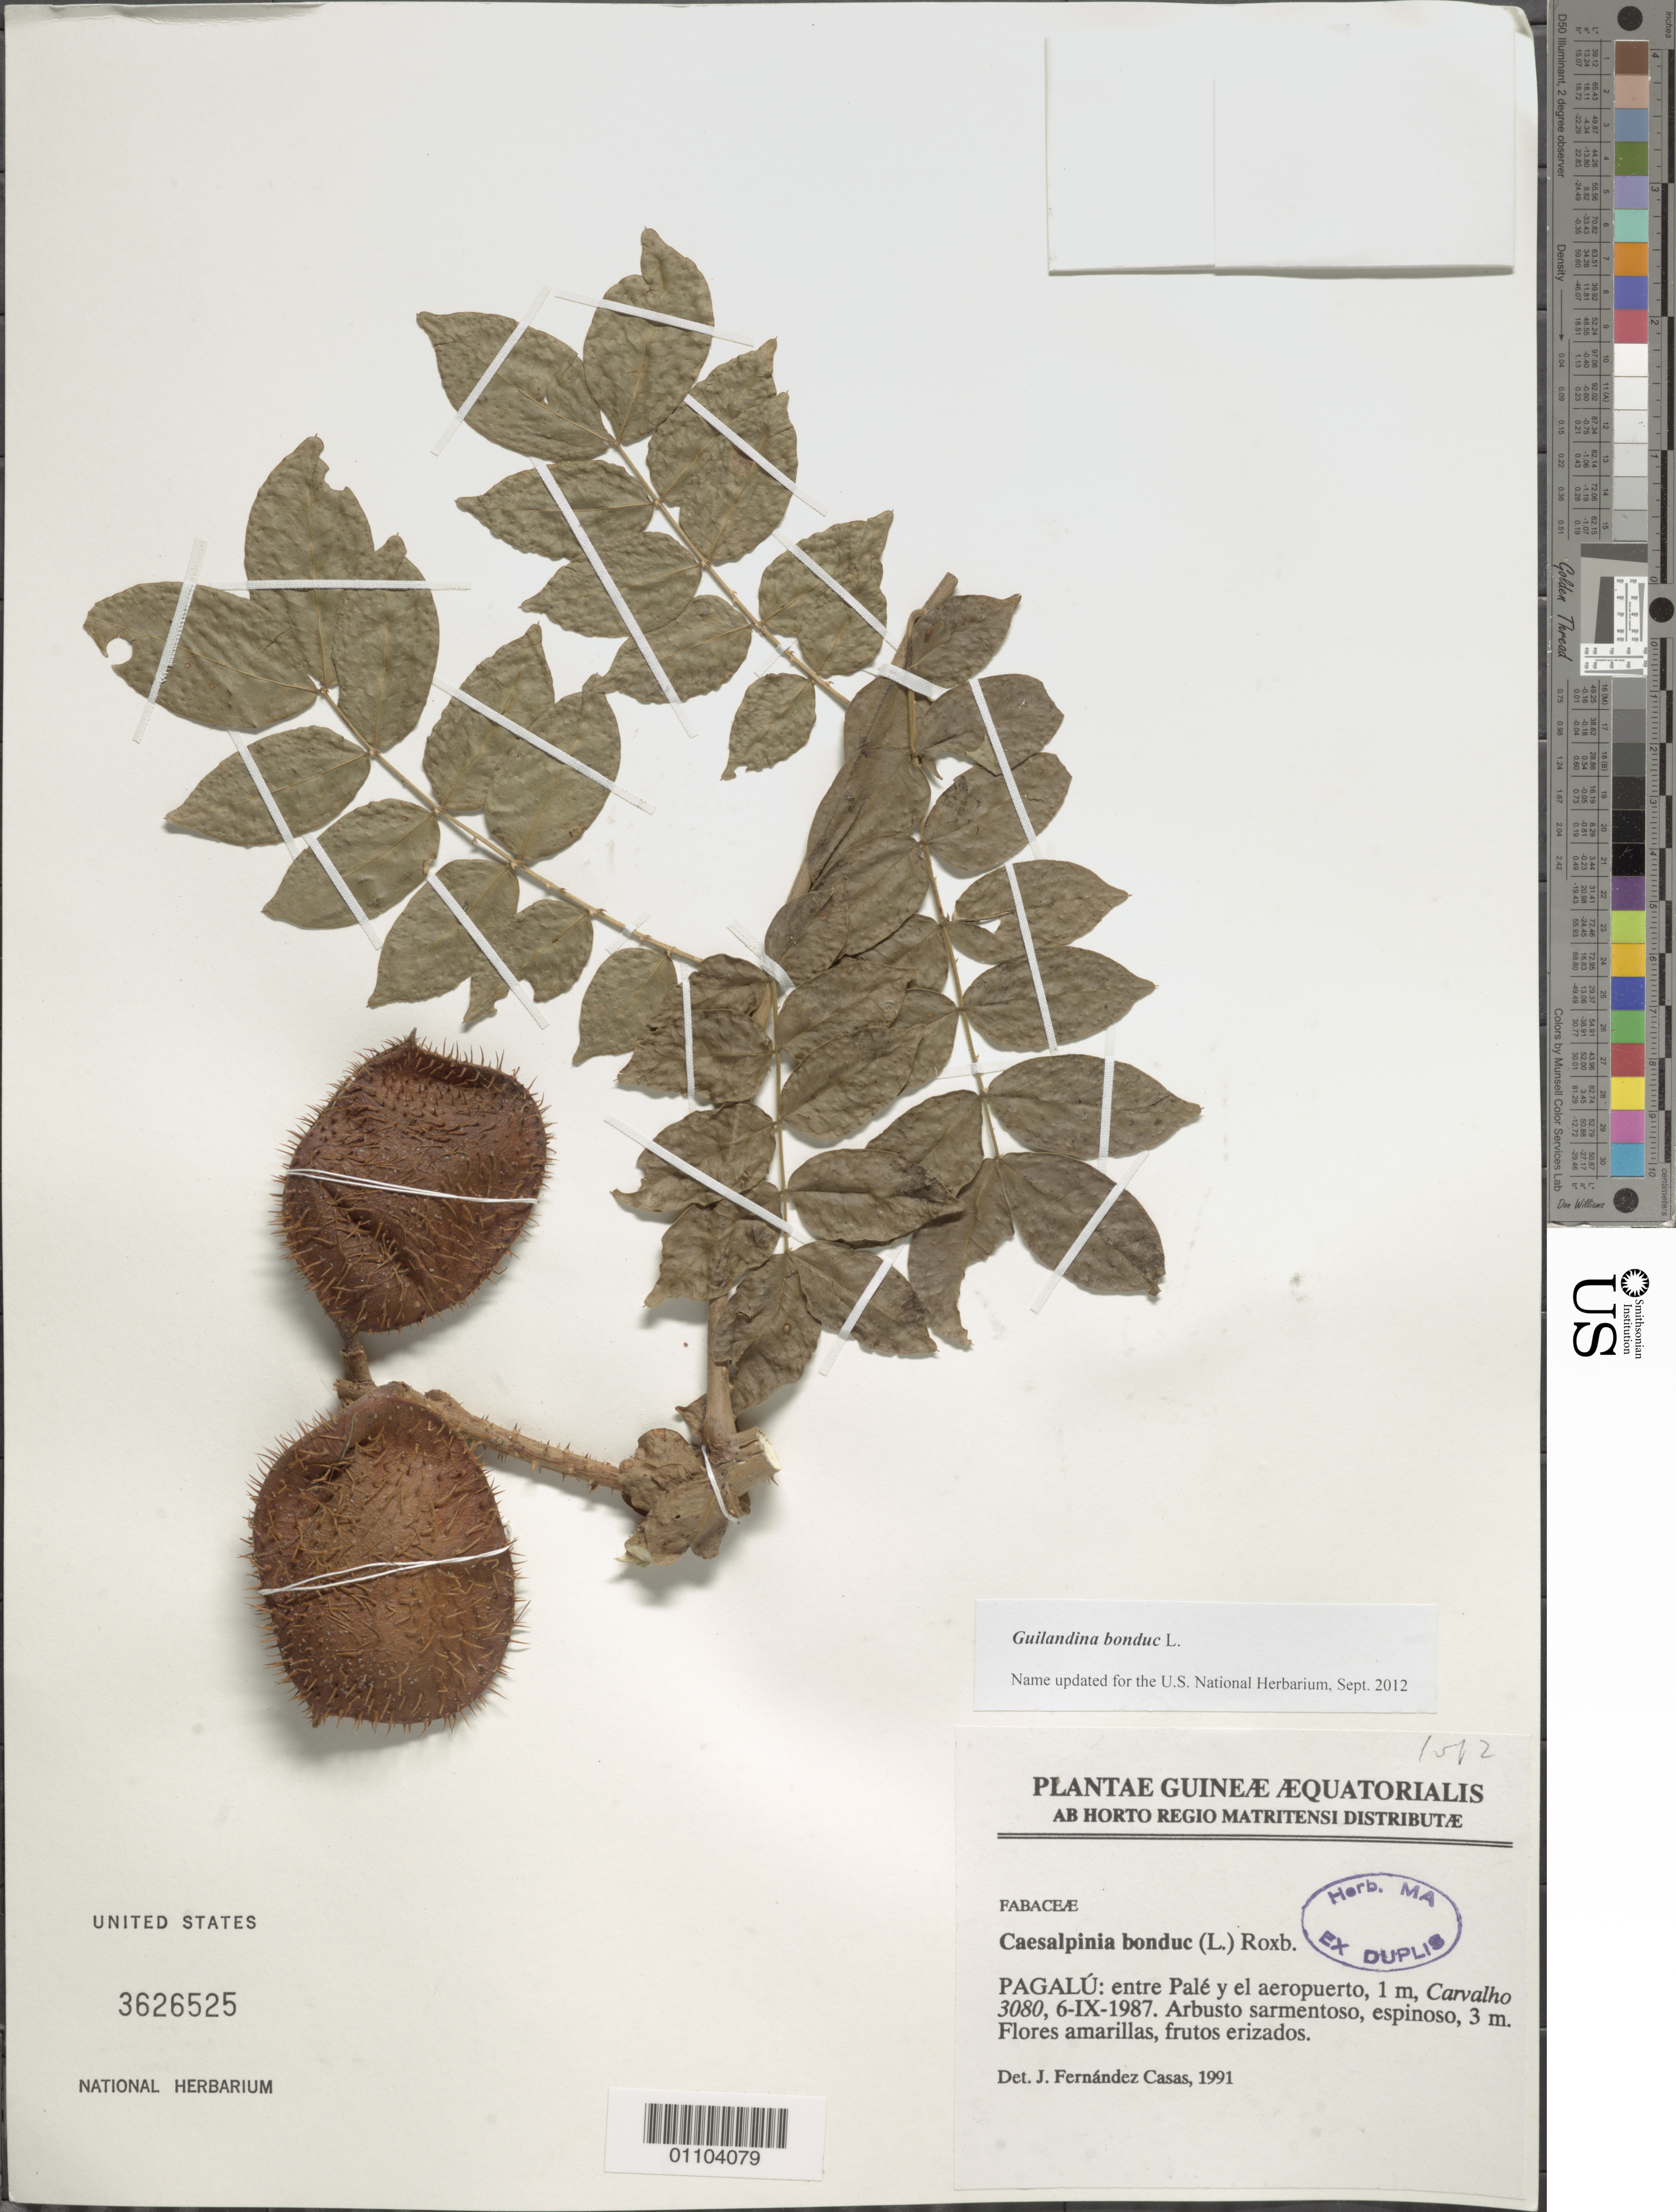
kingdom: Plantae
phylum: Tracheophyta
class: Magnoliopsida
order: Fabales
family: Fabaceae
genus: Guilandina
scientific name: Guilandina bonduc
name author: L.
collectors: L. F. Carvalho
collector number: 3080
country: Equatorial Guinea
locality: Pagalu, between Pale and el Aeropuerto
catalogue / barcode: US 3626525